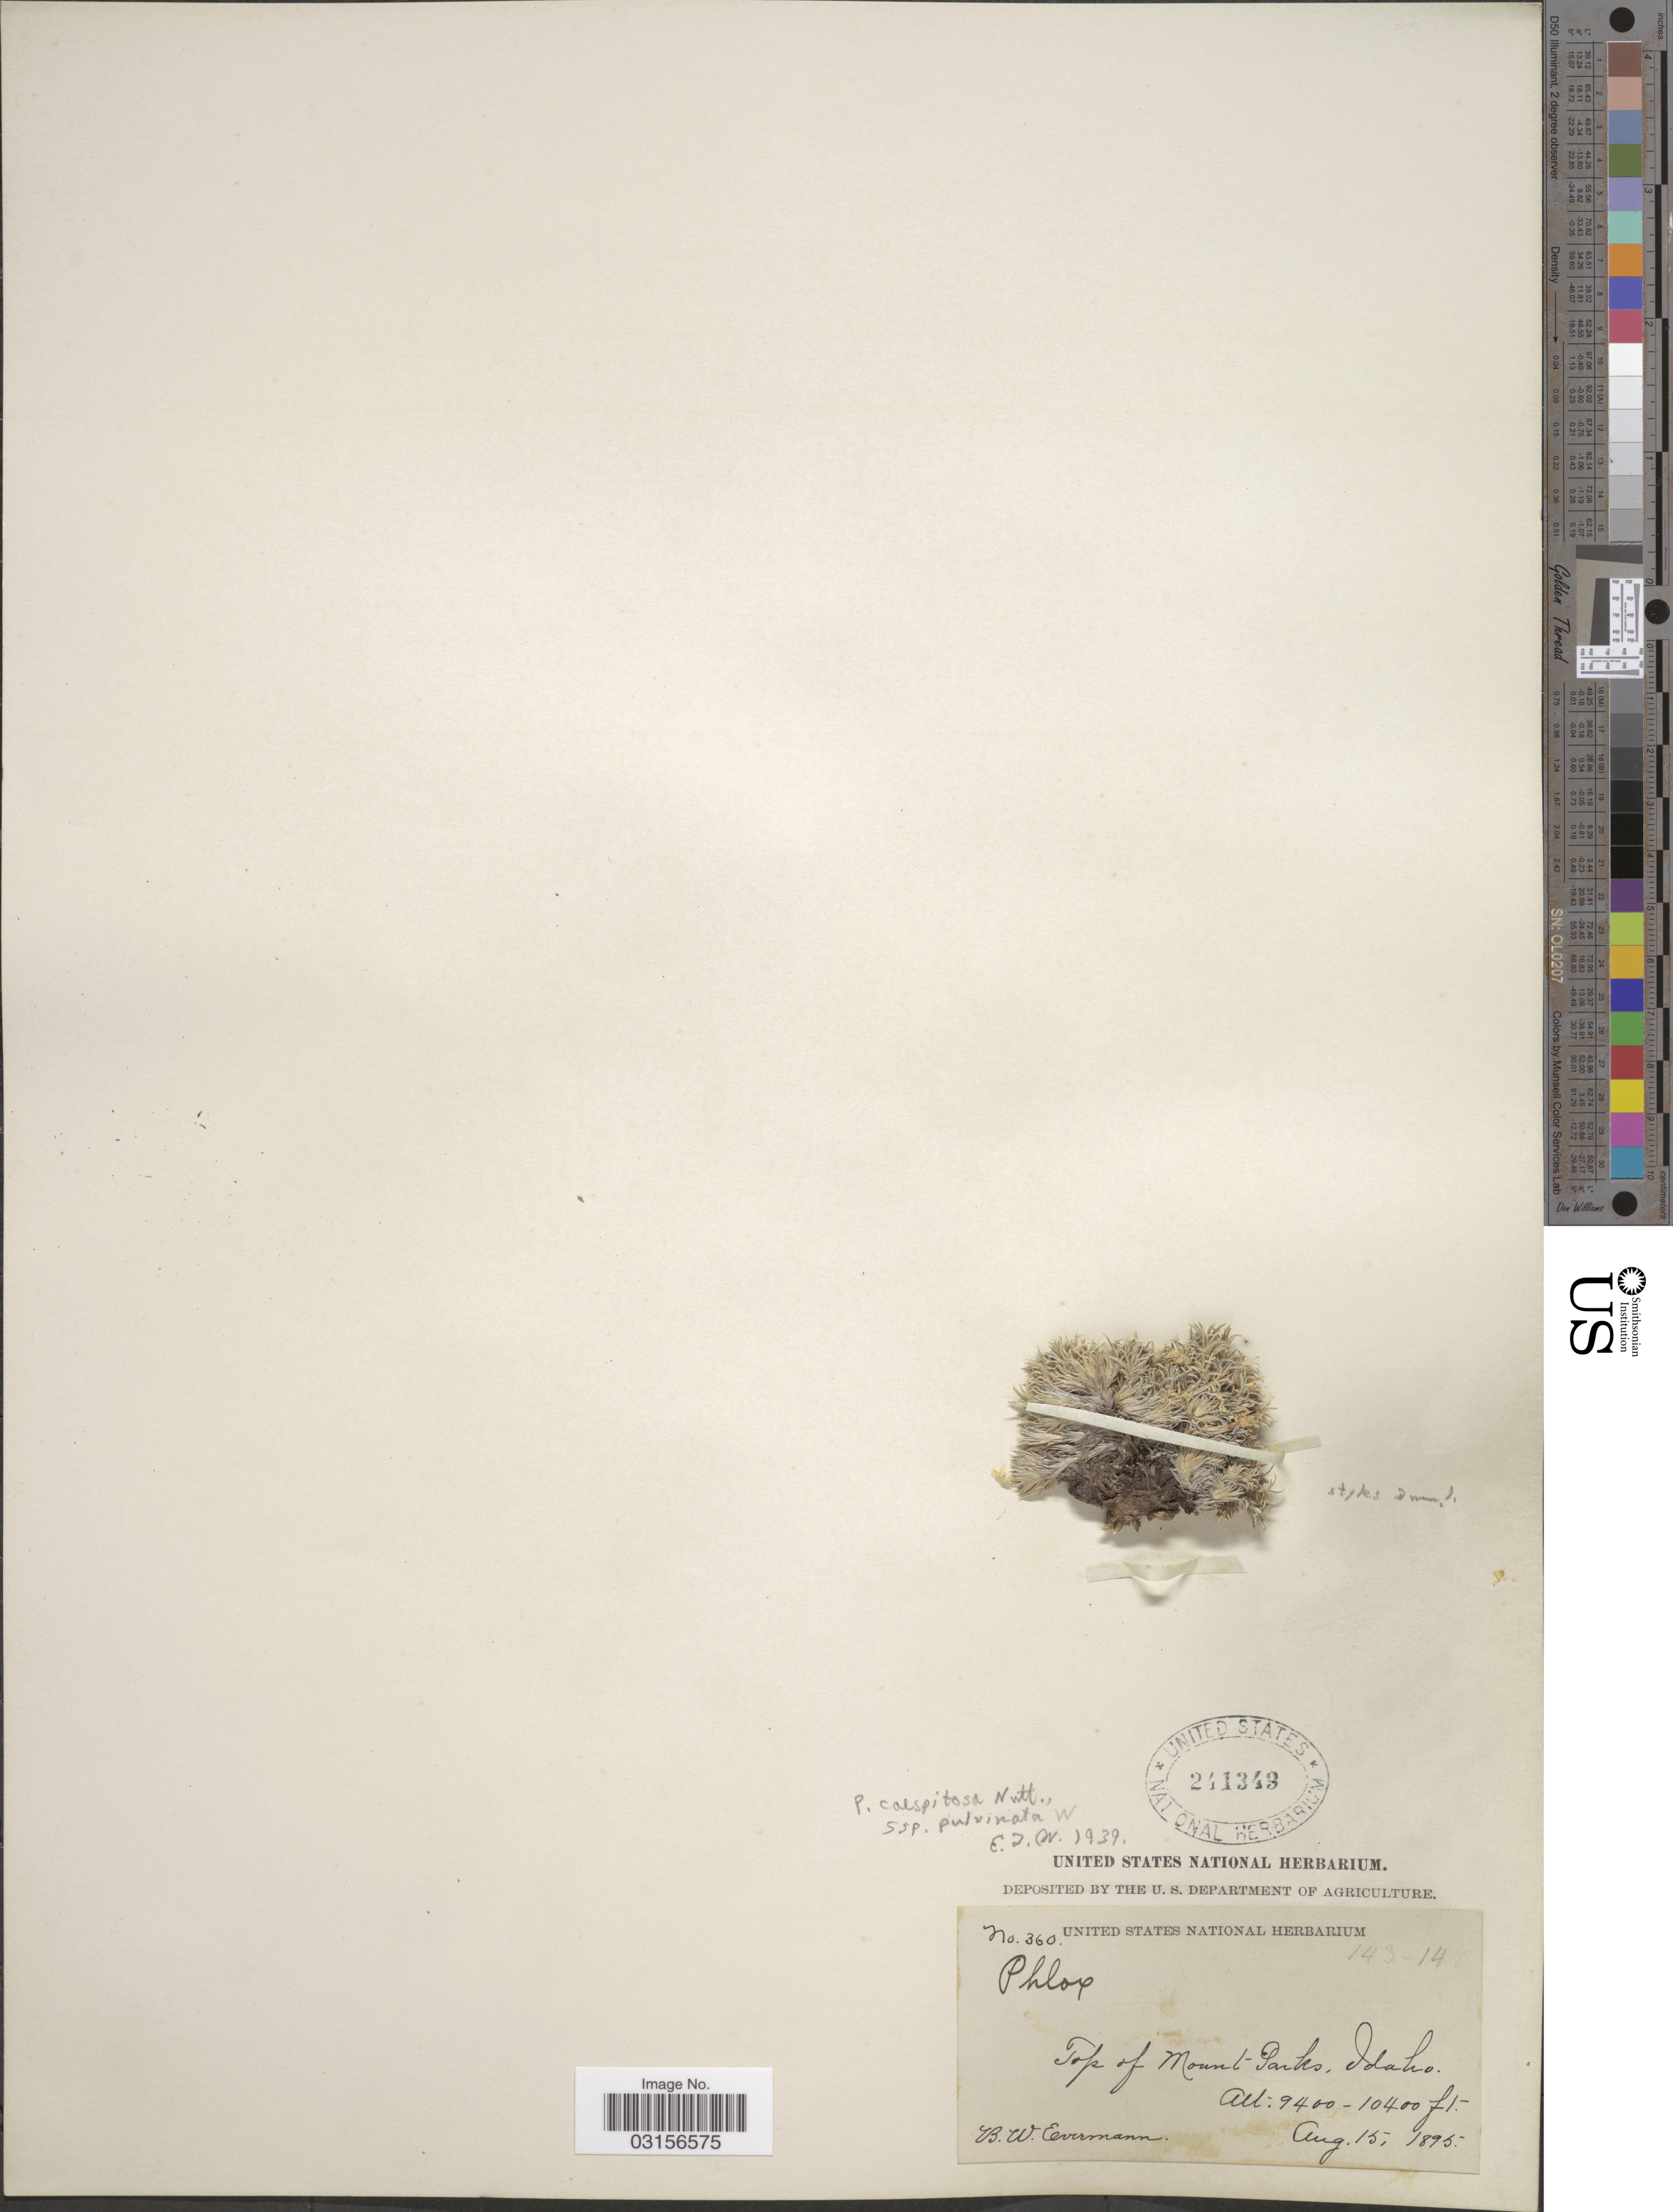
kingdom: Plantae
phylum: Tracheophyta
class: Magnoliopsida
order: Ericales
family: Polemoniaceae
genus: Phlox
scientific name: Phlox condensata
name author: (A. Gray) E.E. Nelson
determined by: Mayfield, M. H.; Ferguson, C. J.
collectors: B. W. Evermann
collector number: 360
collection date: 1895-08-15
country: United States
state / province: Idaho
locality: Top of Mount Parks.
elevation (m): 2865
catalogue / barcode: US 241349